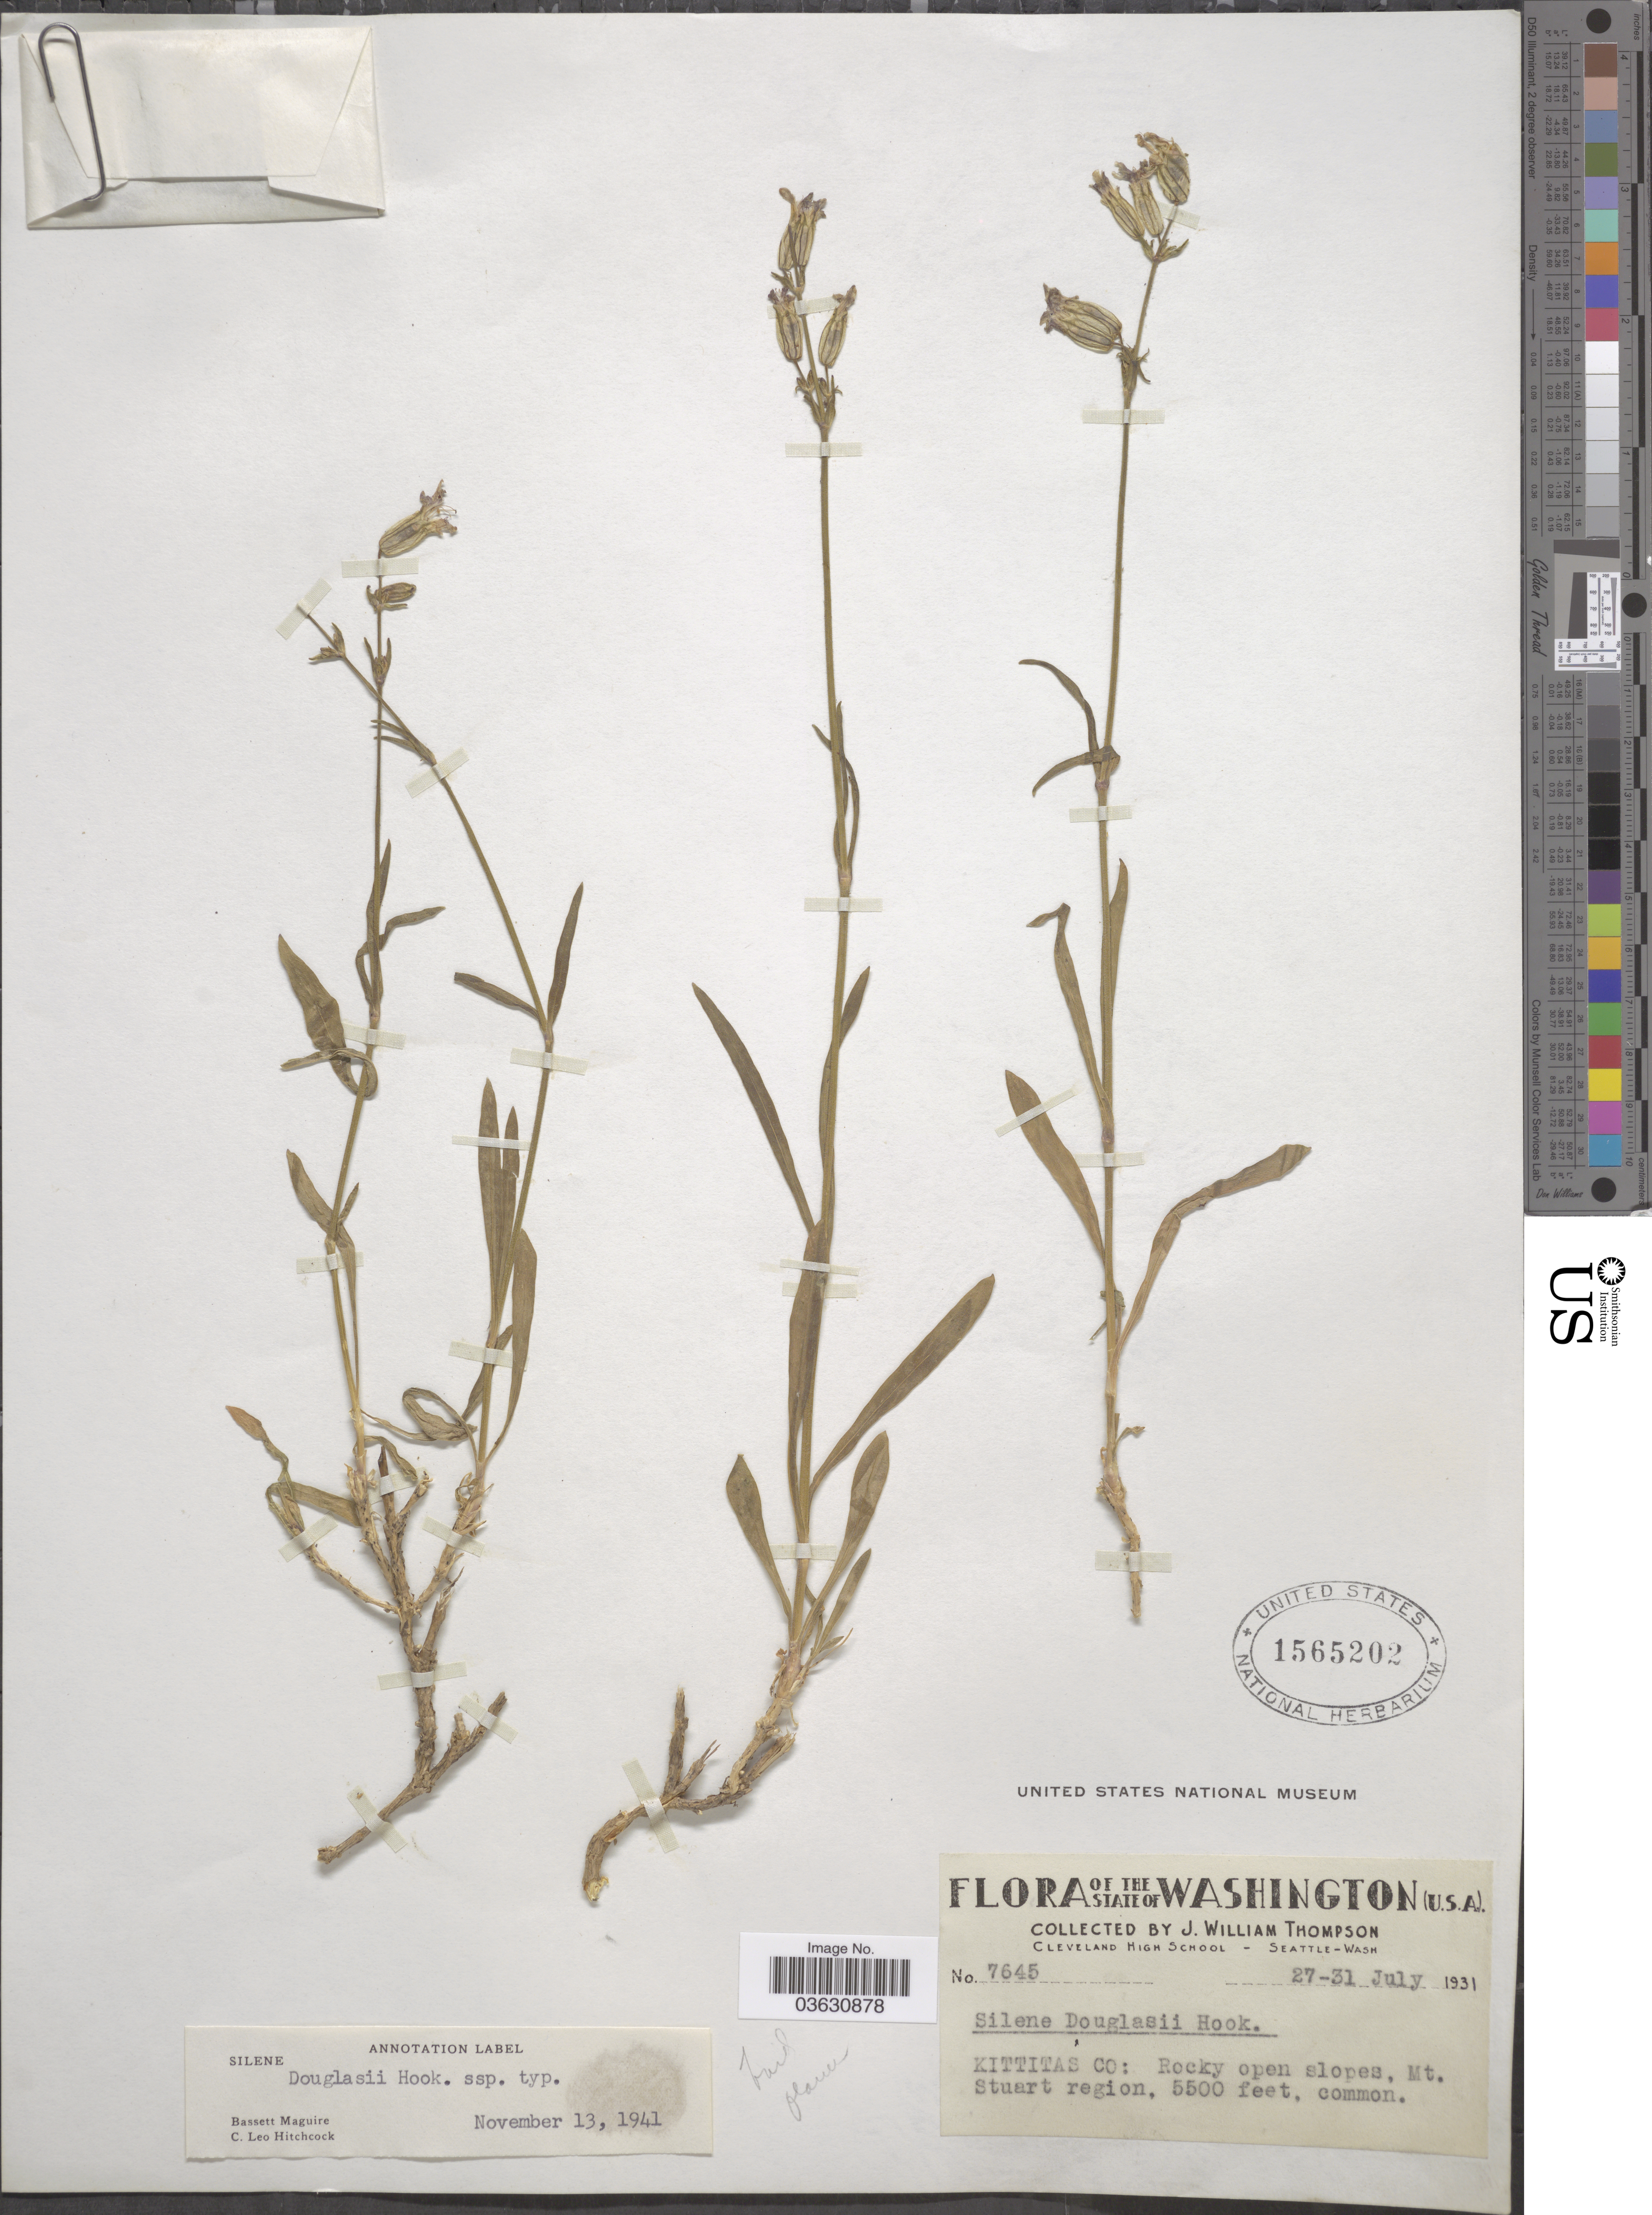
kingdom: Plantae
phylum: Tracheophyta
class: Magnoliopsida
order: Caryophyllales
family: Caryophyllaceae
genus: Silene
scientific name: Silene douglasii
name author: Hook.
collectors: J. W. Thompson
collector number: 7645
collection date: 1931-07-27/1931-07-31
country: United States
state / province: Washington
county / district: Kittitas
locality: Kittitas Co: Rocky open slopes, Mt. Stuart region.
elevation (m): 1676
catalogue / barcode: US 1565202